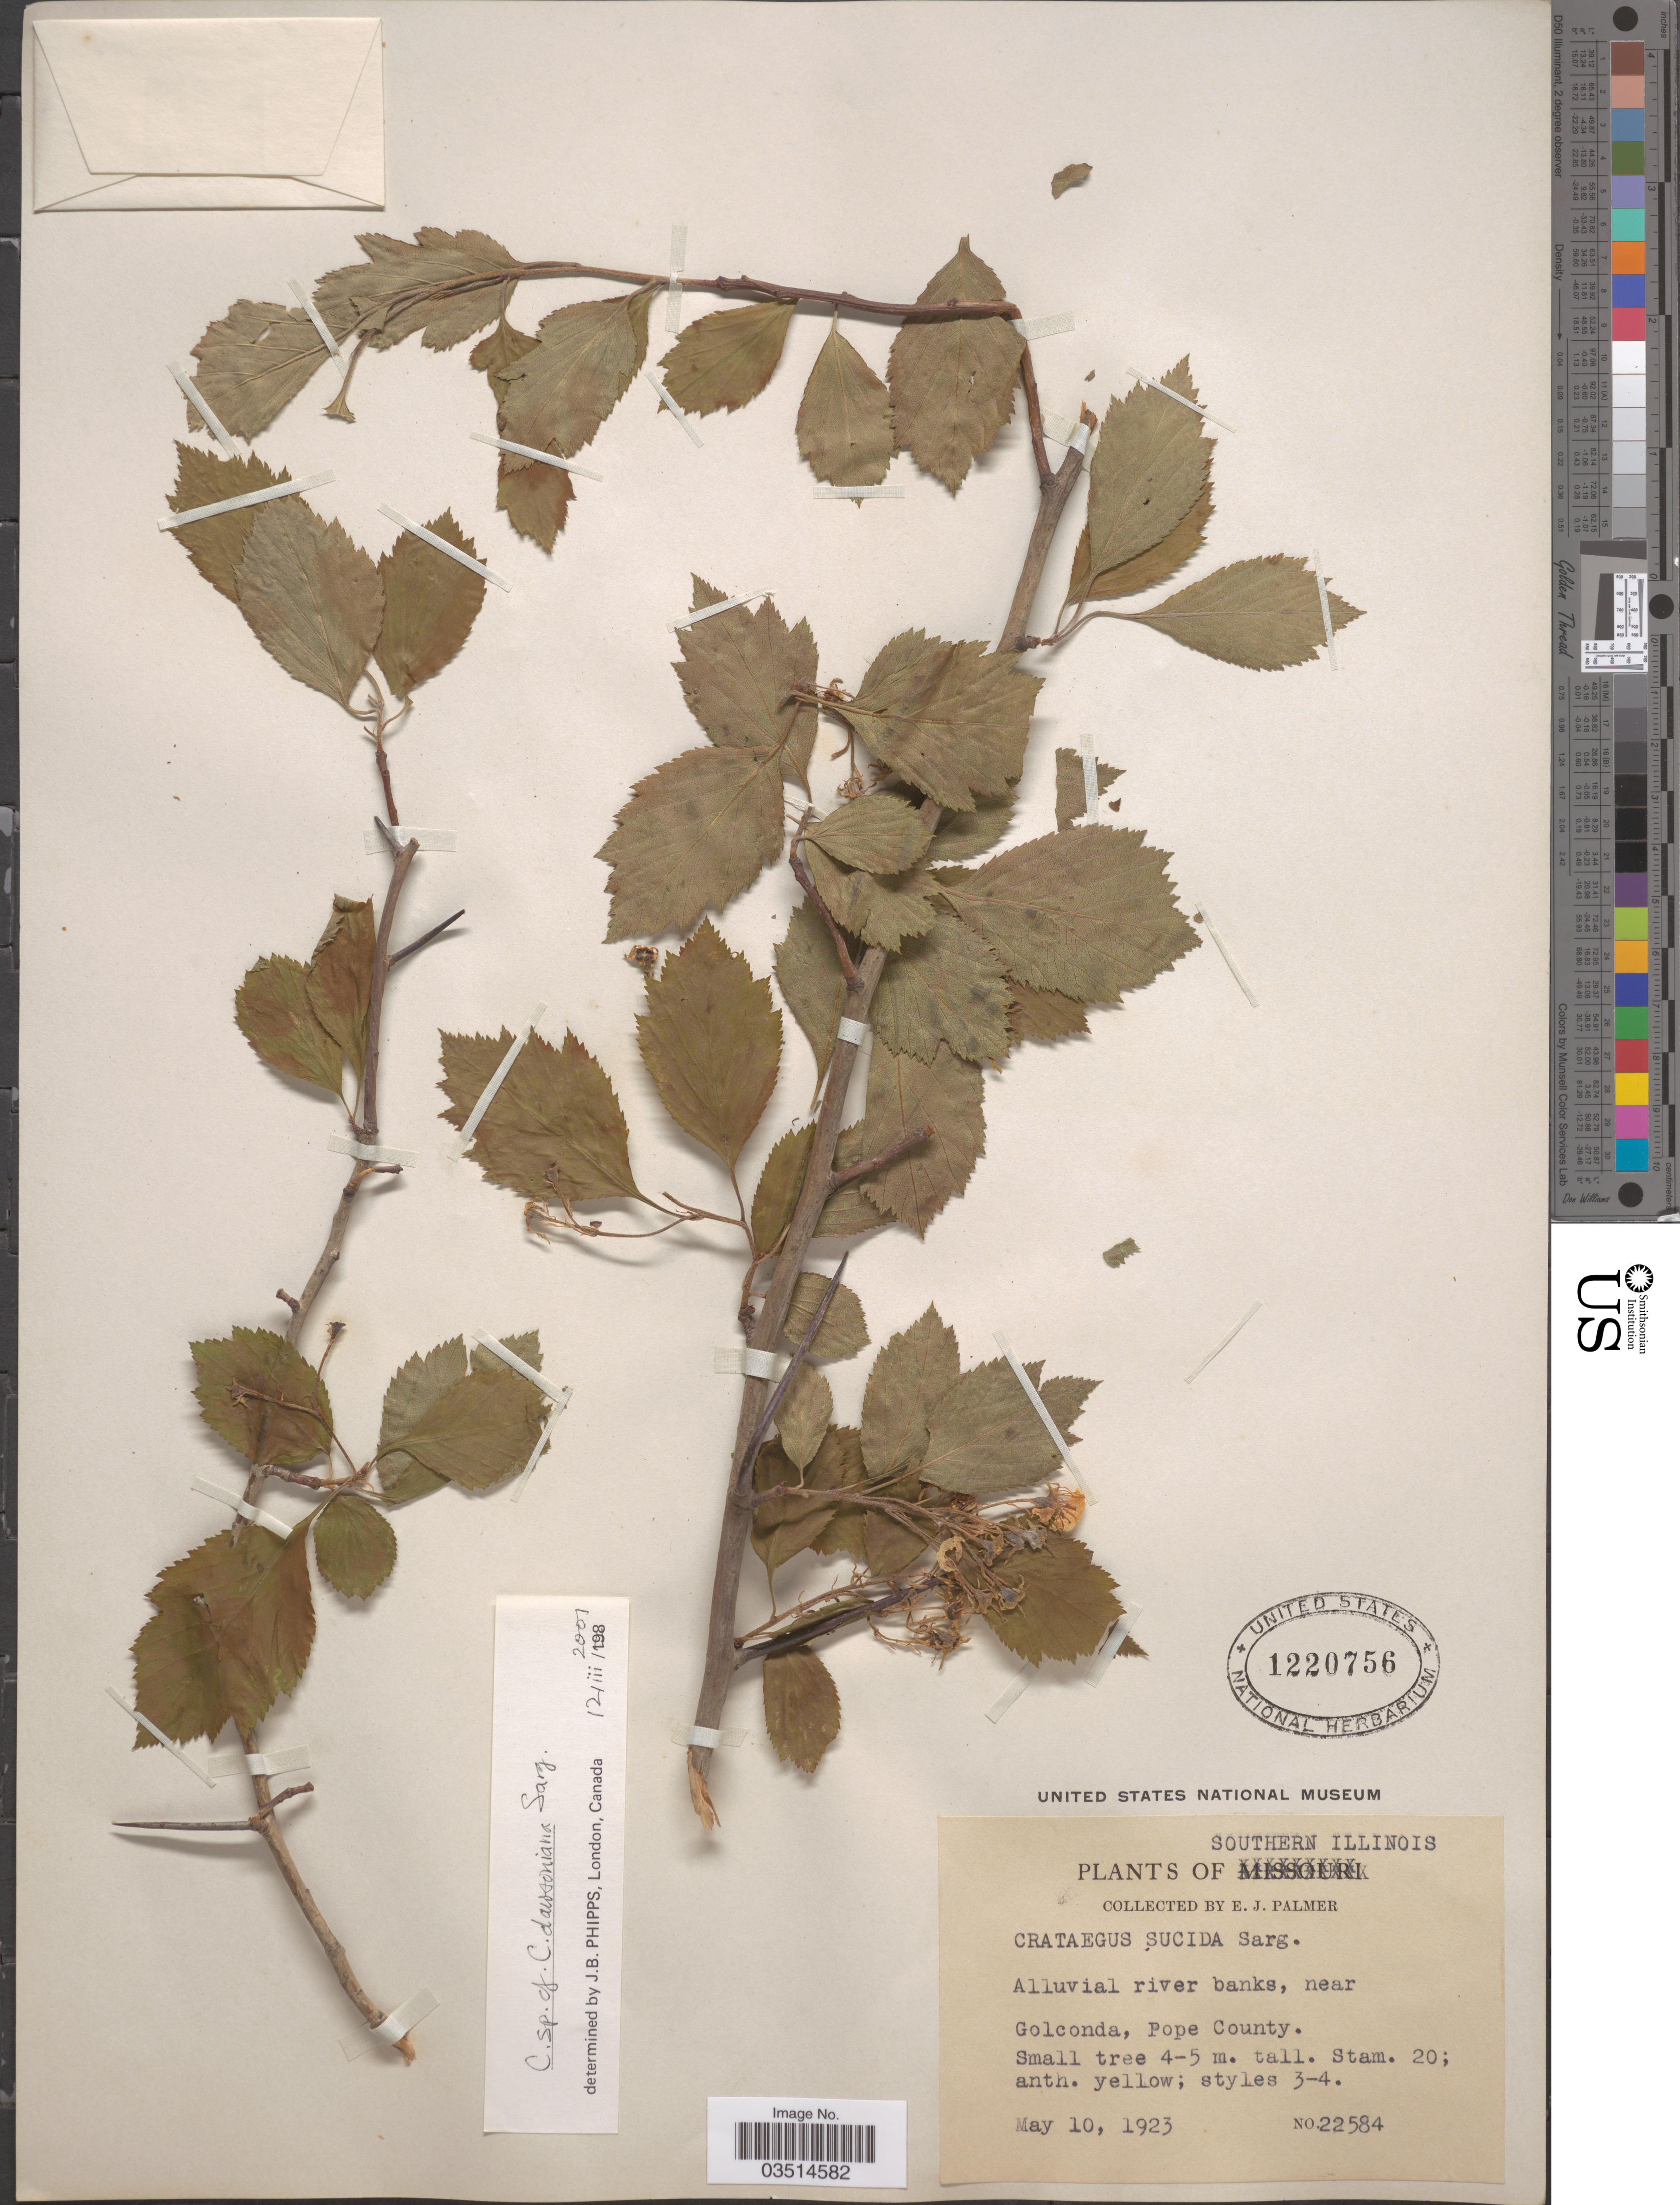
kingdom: Plantae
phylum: Tracheophyta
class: Magnoliopsida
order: Rosales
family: Rosaceae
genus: Crataegus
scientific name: Crataegus dawsoniana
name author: Sarg.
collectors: E. J. Palmer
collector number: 22584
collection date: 1923-05-10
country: United States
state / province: Illinois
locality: Southern Illinois. Near Golconda, Pope County.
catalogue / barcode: US 1220756